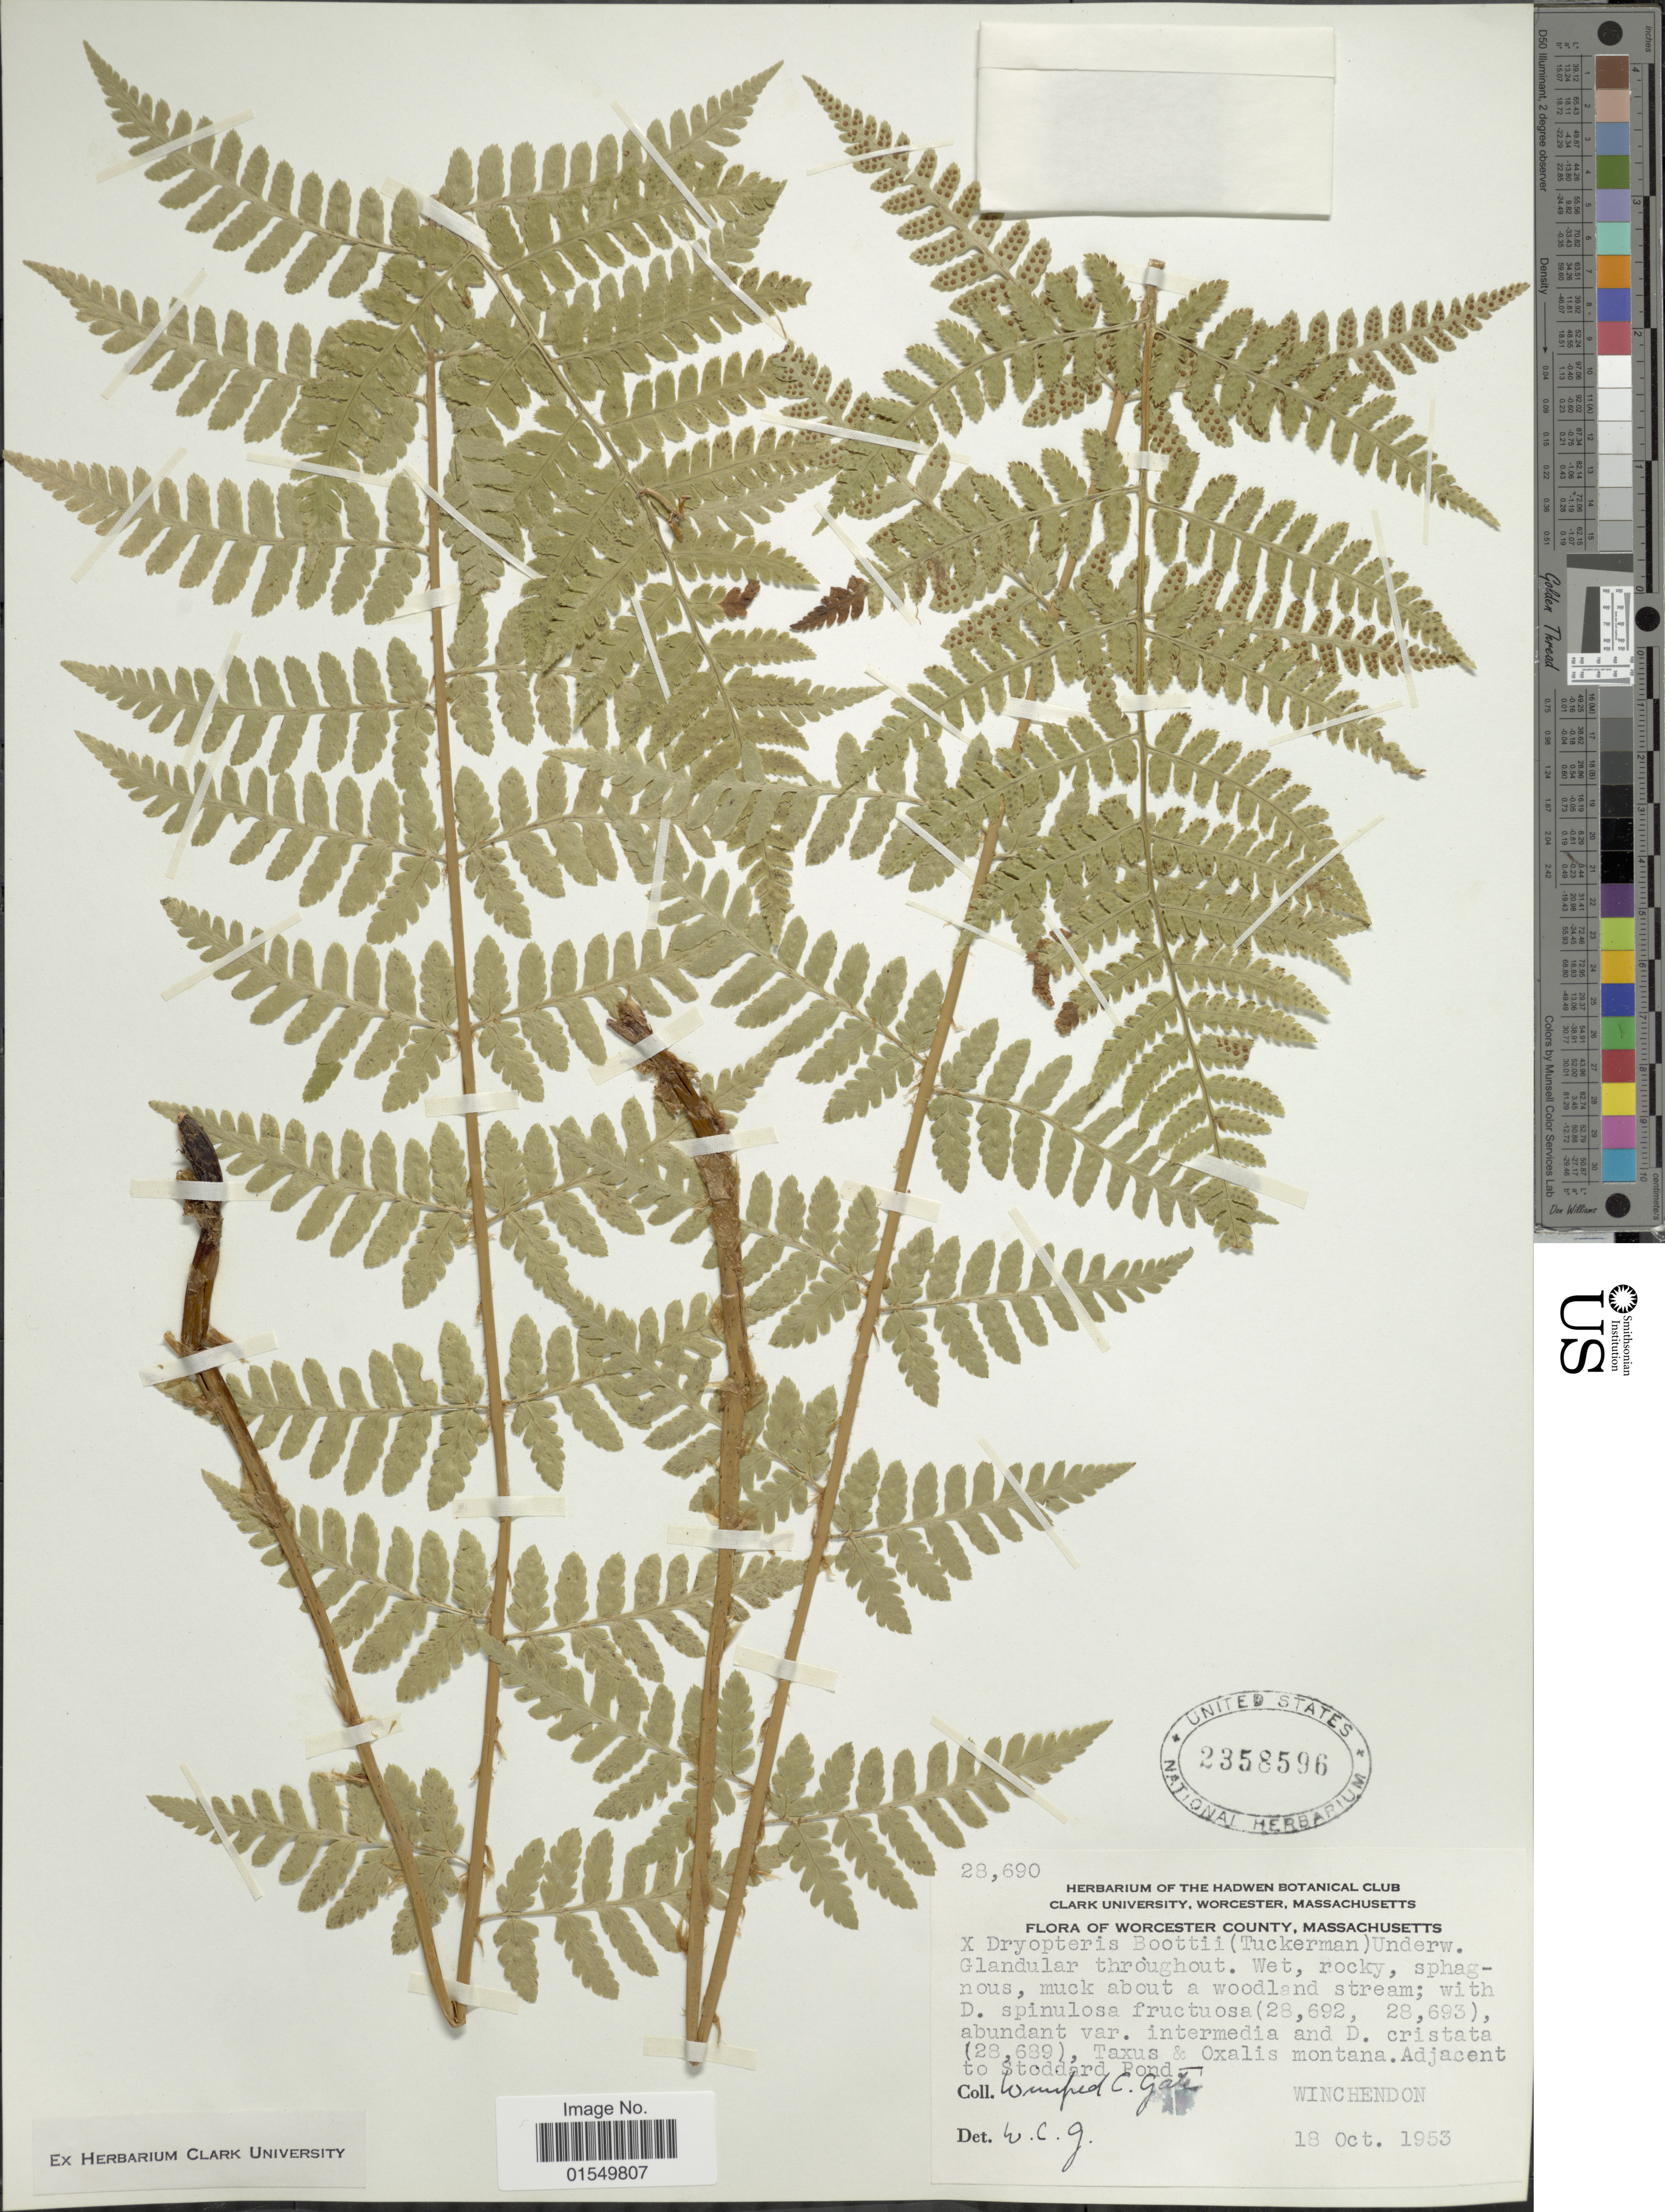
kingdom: Plantae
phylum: Tracheophyta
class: Polypodiopsida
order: Polypodiales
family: Dryopteridaceae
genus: Dryopteris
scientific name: Dryopteris x boottii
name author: Underw.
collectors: W. Gates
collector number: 28690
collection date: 1953-10-18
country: United States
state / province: Massachusetts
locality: Worcester County, adjacent to Stoddard Pond, winchendon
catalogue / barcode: US 2358596